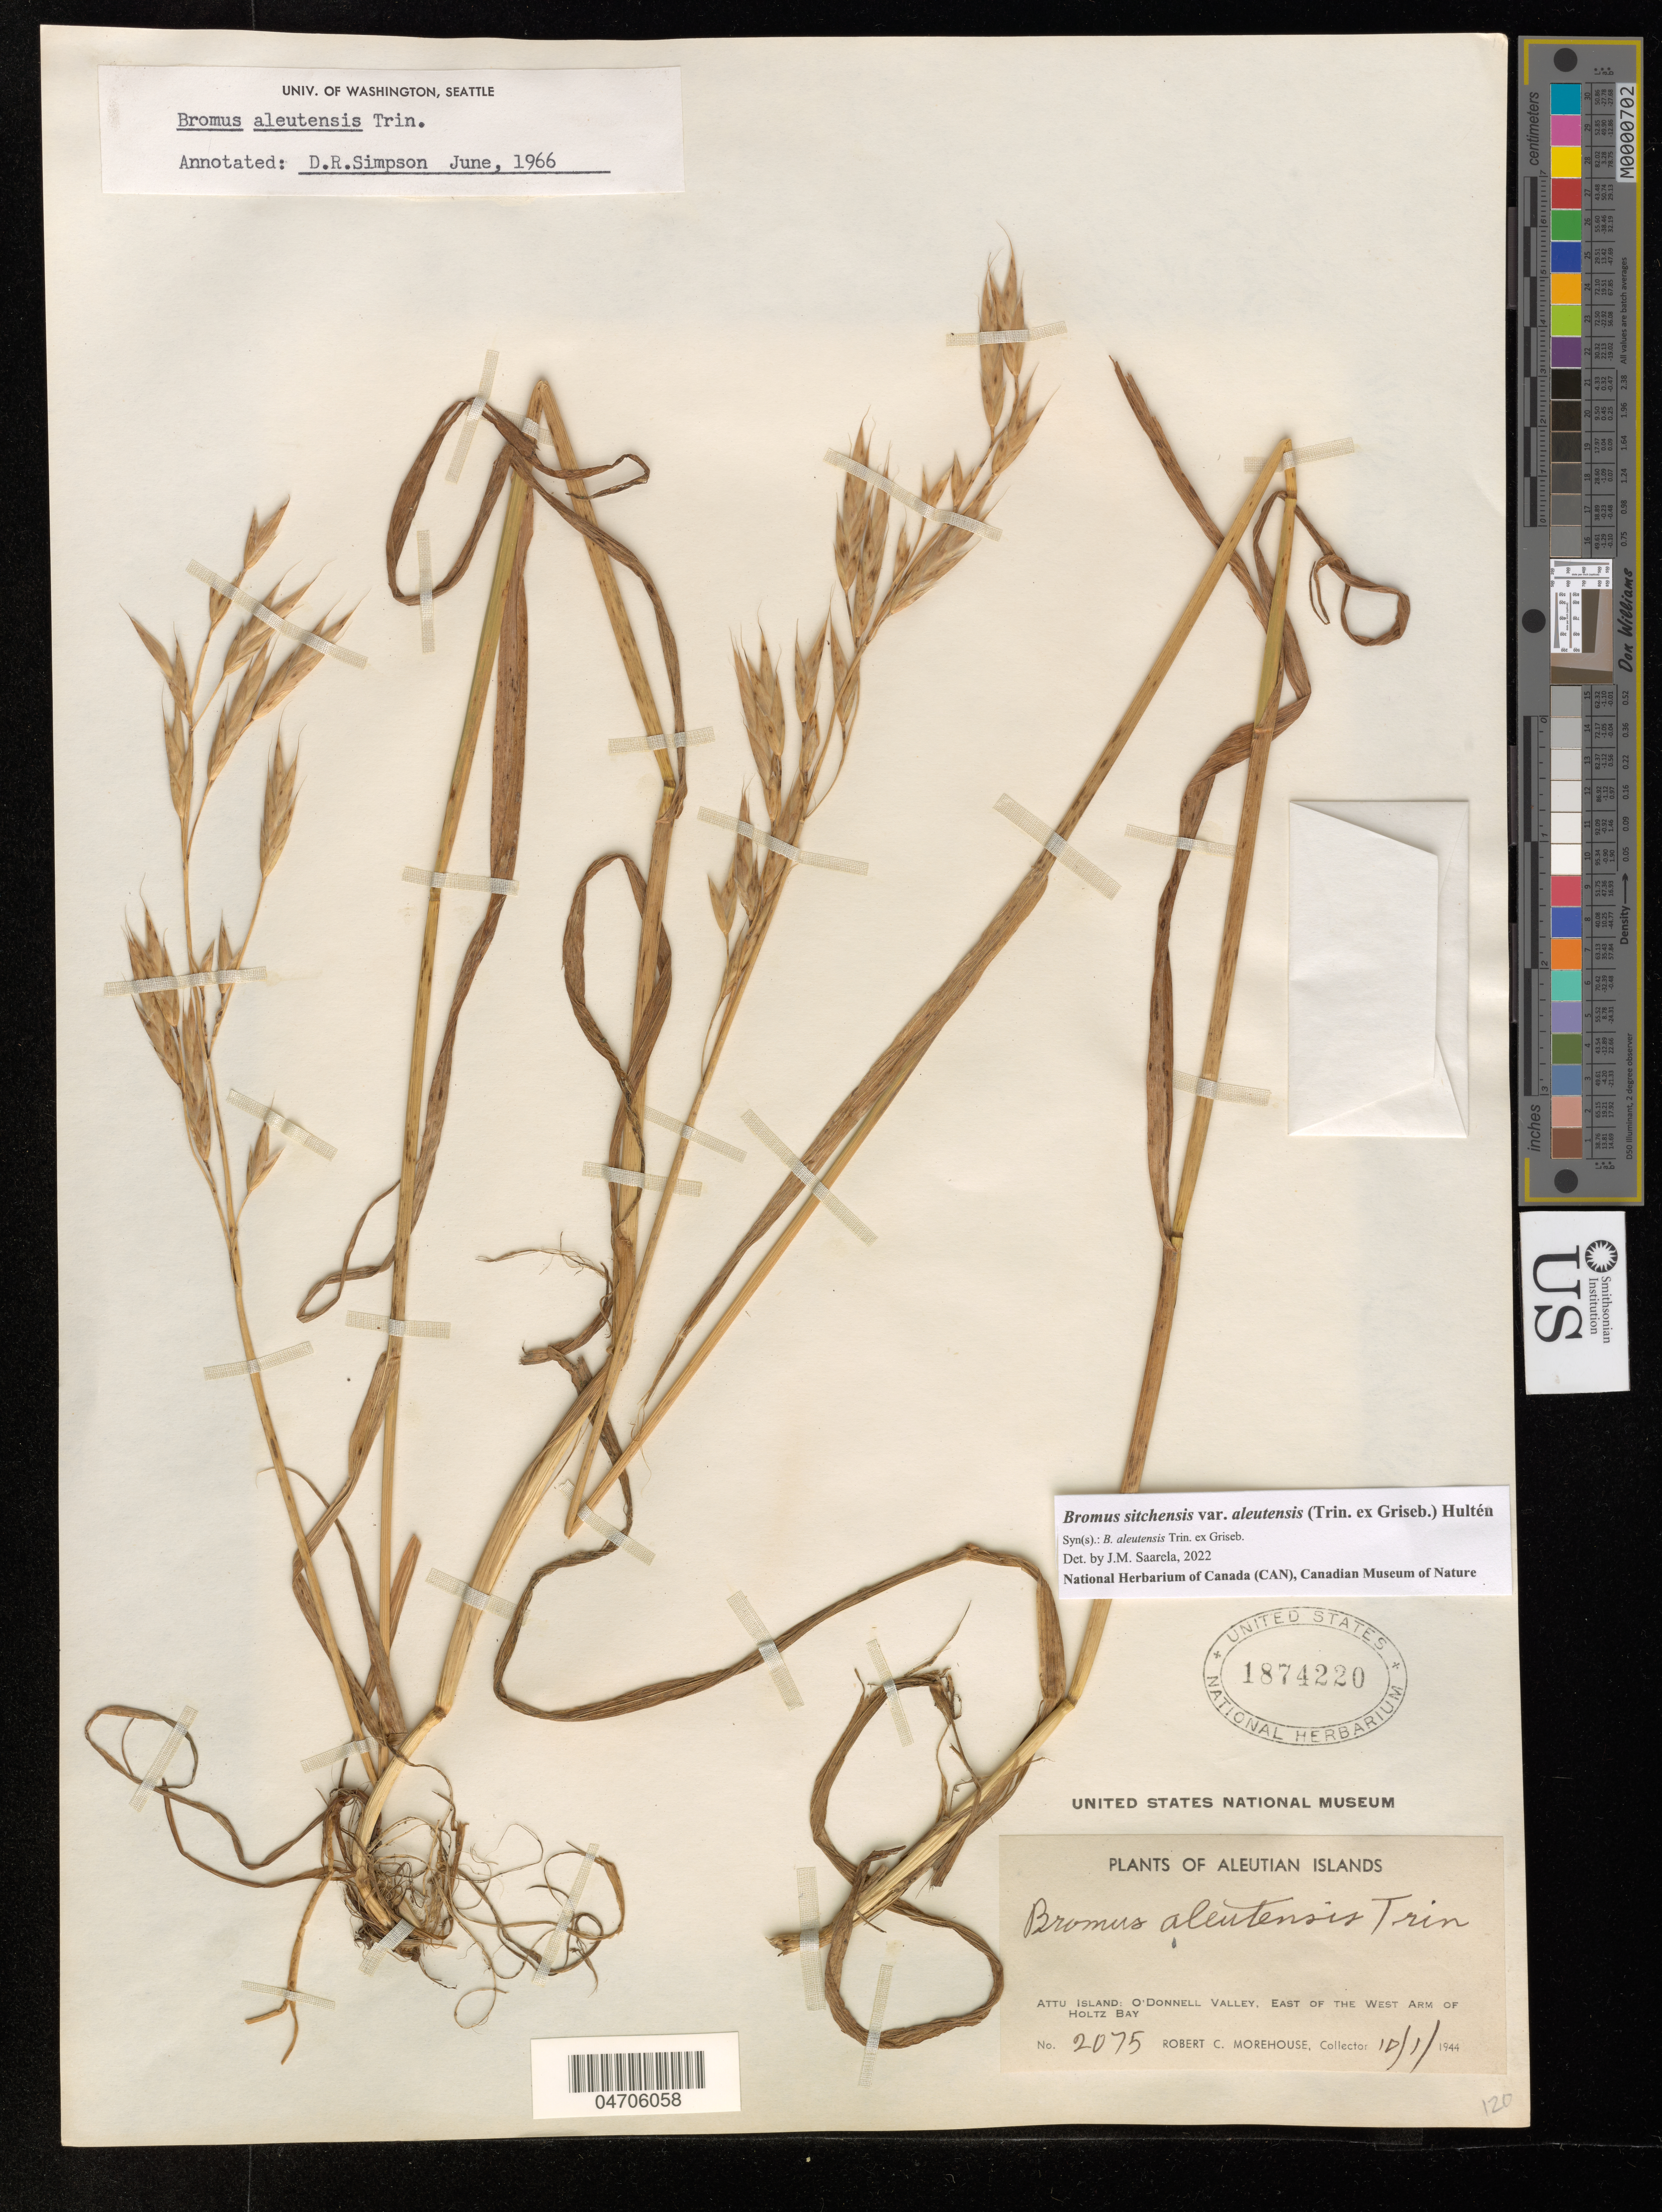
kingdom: Plantae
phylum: Tracheophyta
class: Liliopsida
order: Poales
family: Poaceae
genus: Bromus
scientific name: Bromus sitchensis var. polyanthus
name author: (Scribn. ex Shear) R.E. Brainerd & Otting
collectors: R. Morehouse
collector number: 2075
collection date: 1944-01-10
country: United States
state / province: Alaska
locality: Aleutian Islands. Attu Island: O'Donnell Valley, east of the West Arm of Holtz Bay.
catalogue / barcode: US 1874220